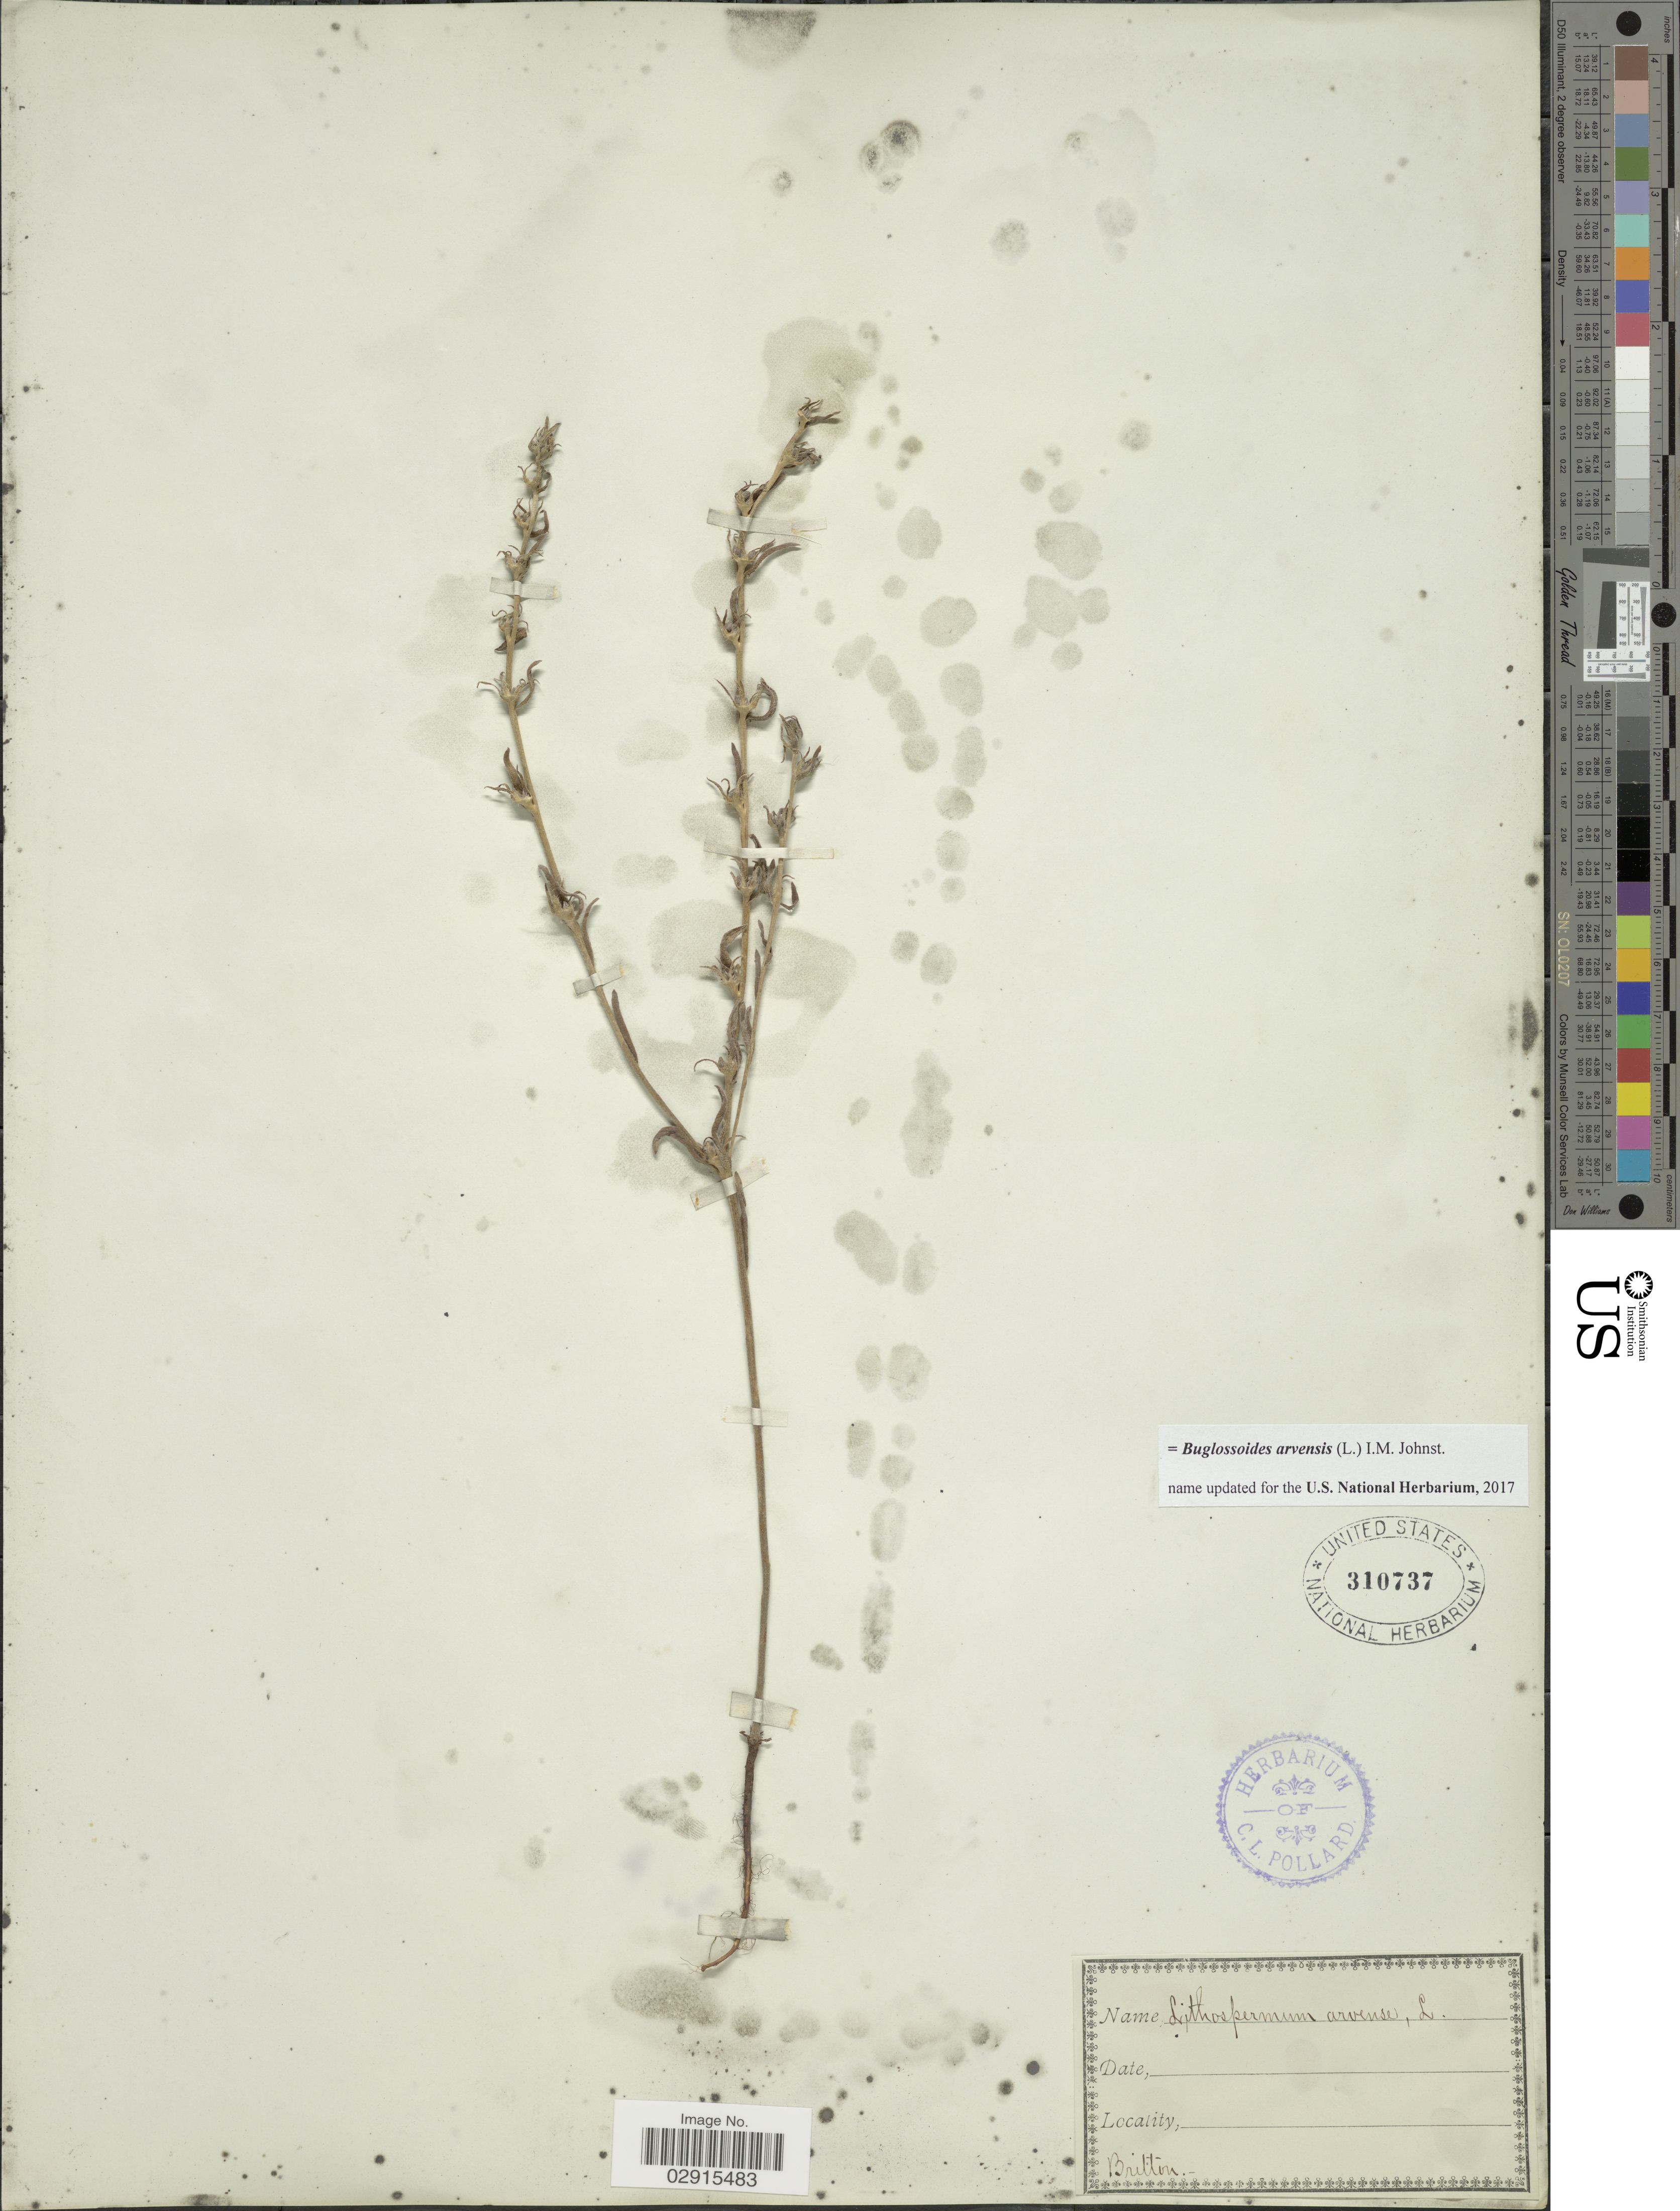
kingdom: Plantae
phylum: Tracheophyta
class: Magnoliopsida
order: Boraginales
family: Boraginaceae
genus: Buglossoides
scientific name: Buglossoides arvensis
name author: (L.) I.M. Johnst.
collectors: Britton, --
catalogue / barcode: US 310737